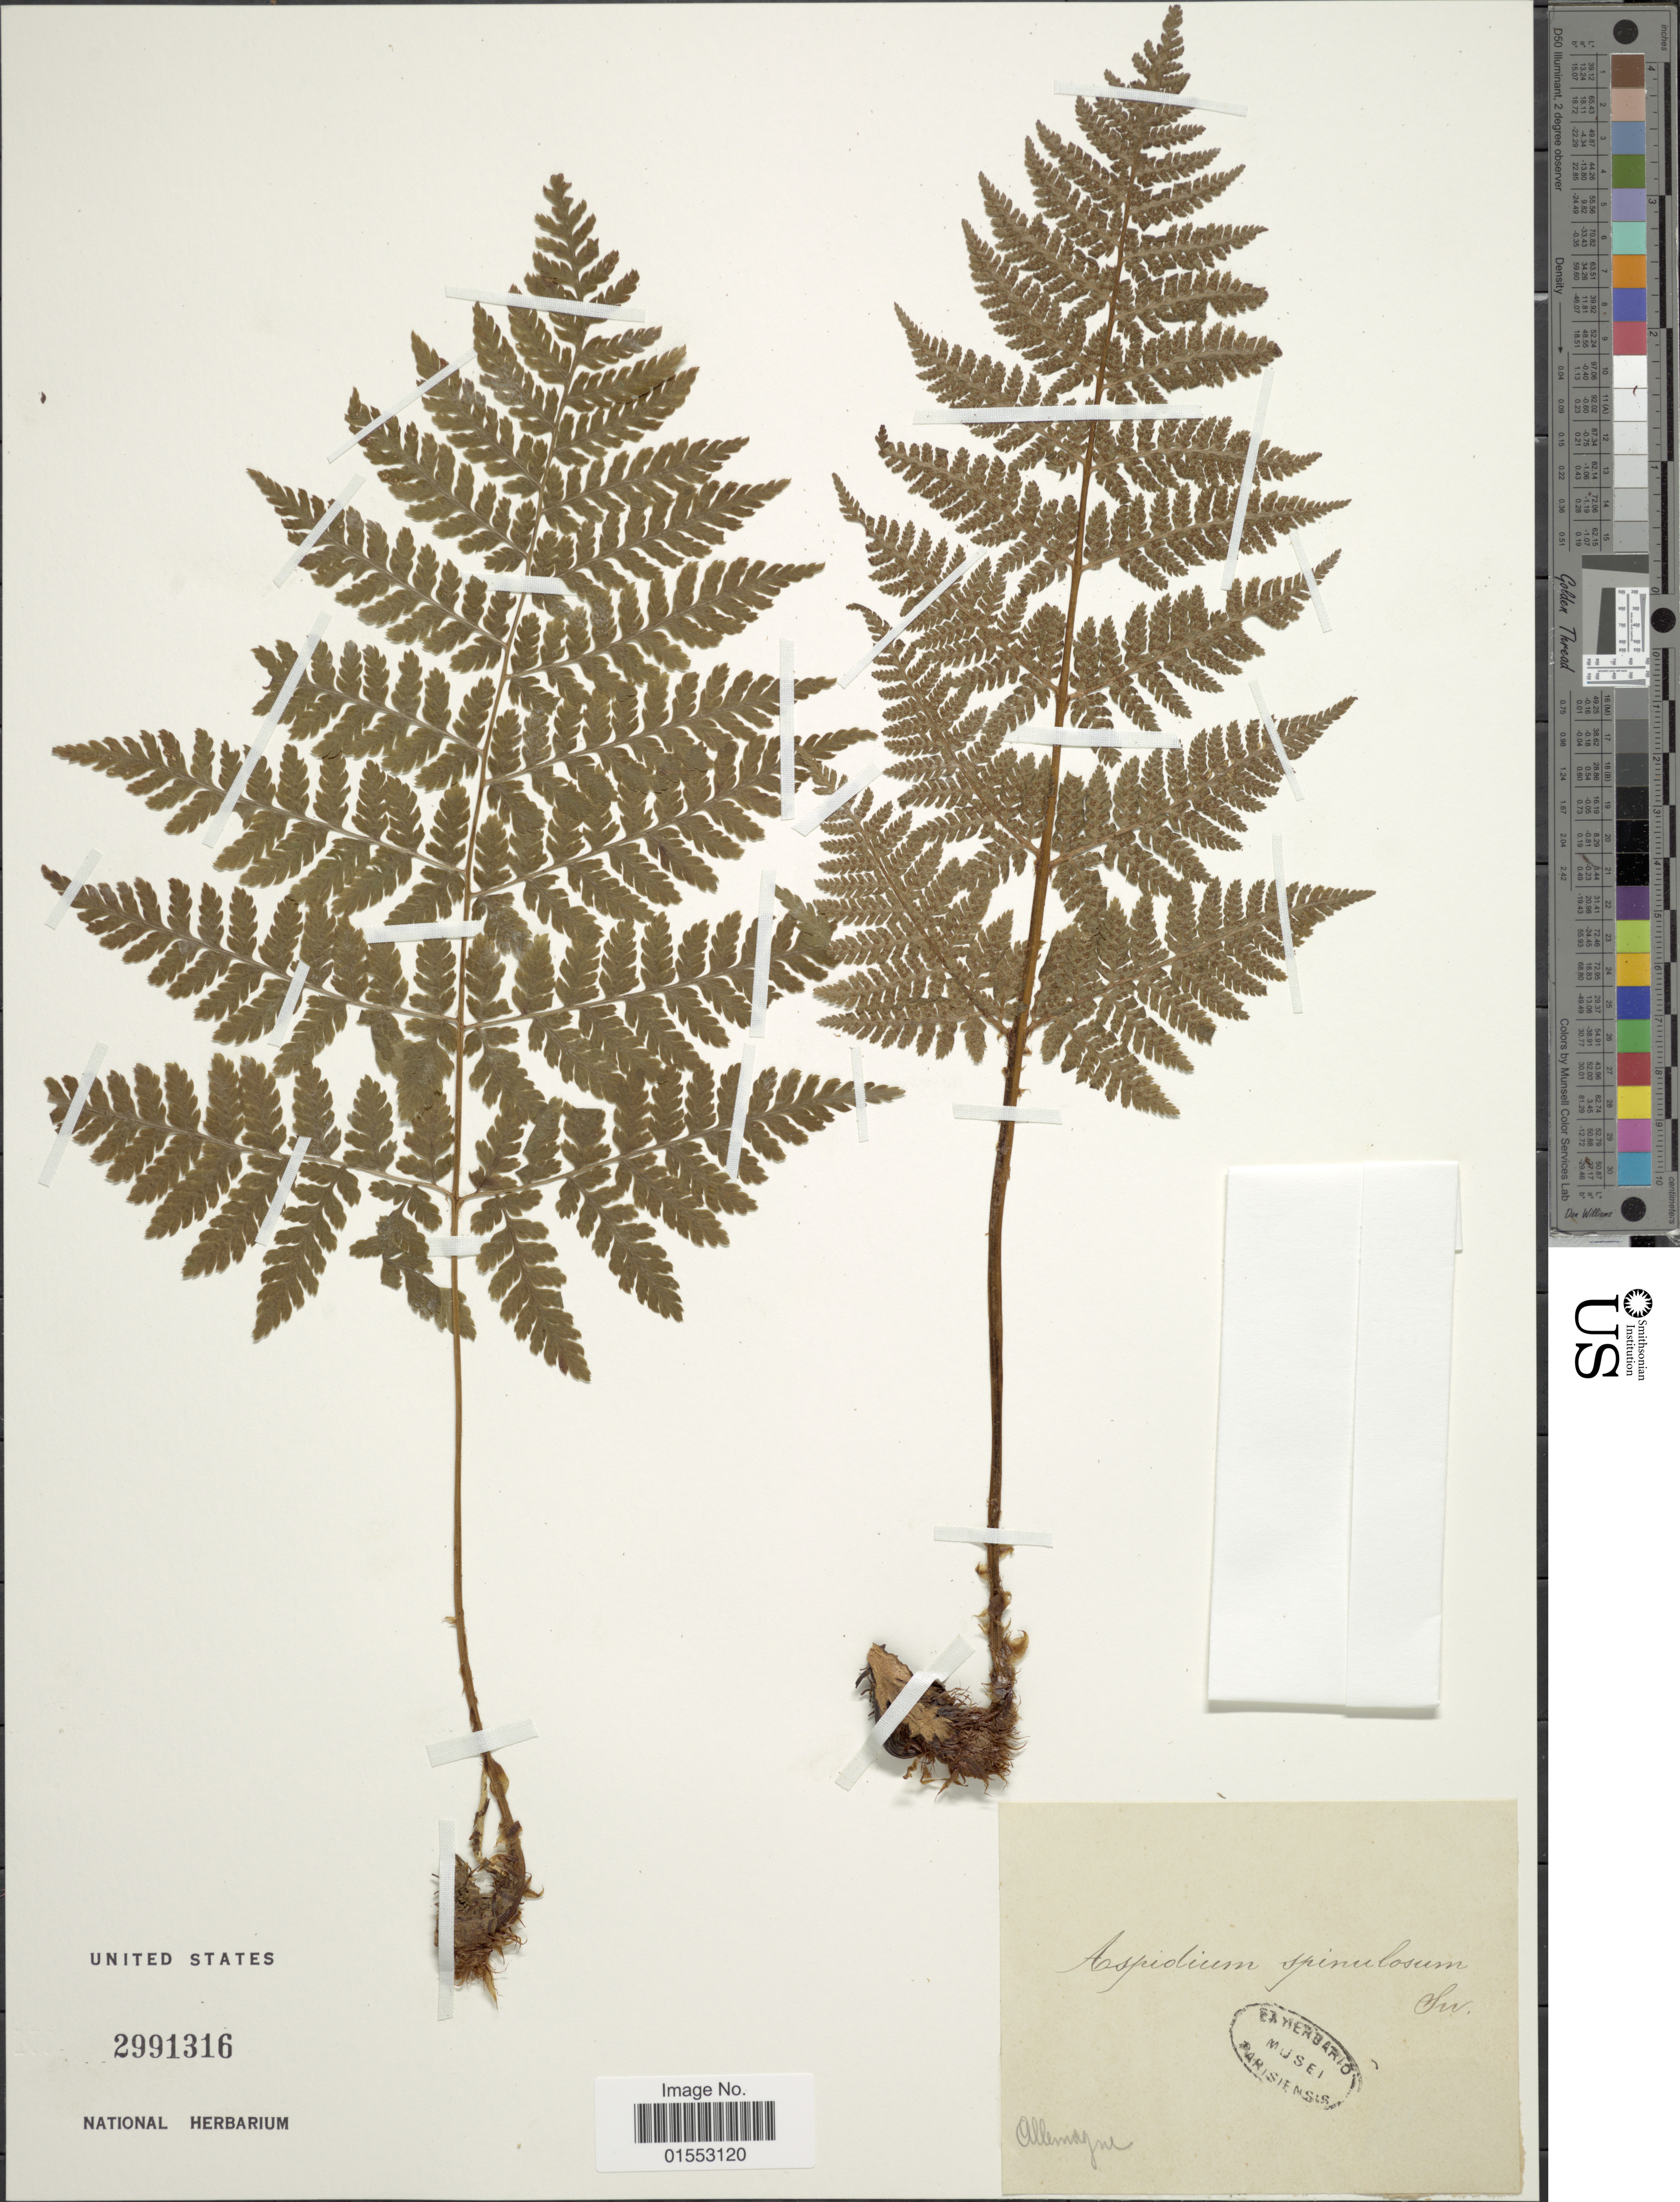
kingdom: Plantae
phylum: Tracheophyta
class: Polypodiopsida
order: Polypodiales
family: Dryopteridaceae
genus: Dryopteris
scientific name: Dryopteris carthusiana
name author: (Villars) H.P. Fuchs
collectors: ex herb. Mus. Paris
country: Germany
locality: Allemagne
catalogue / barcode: US 2991316